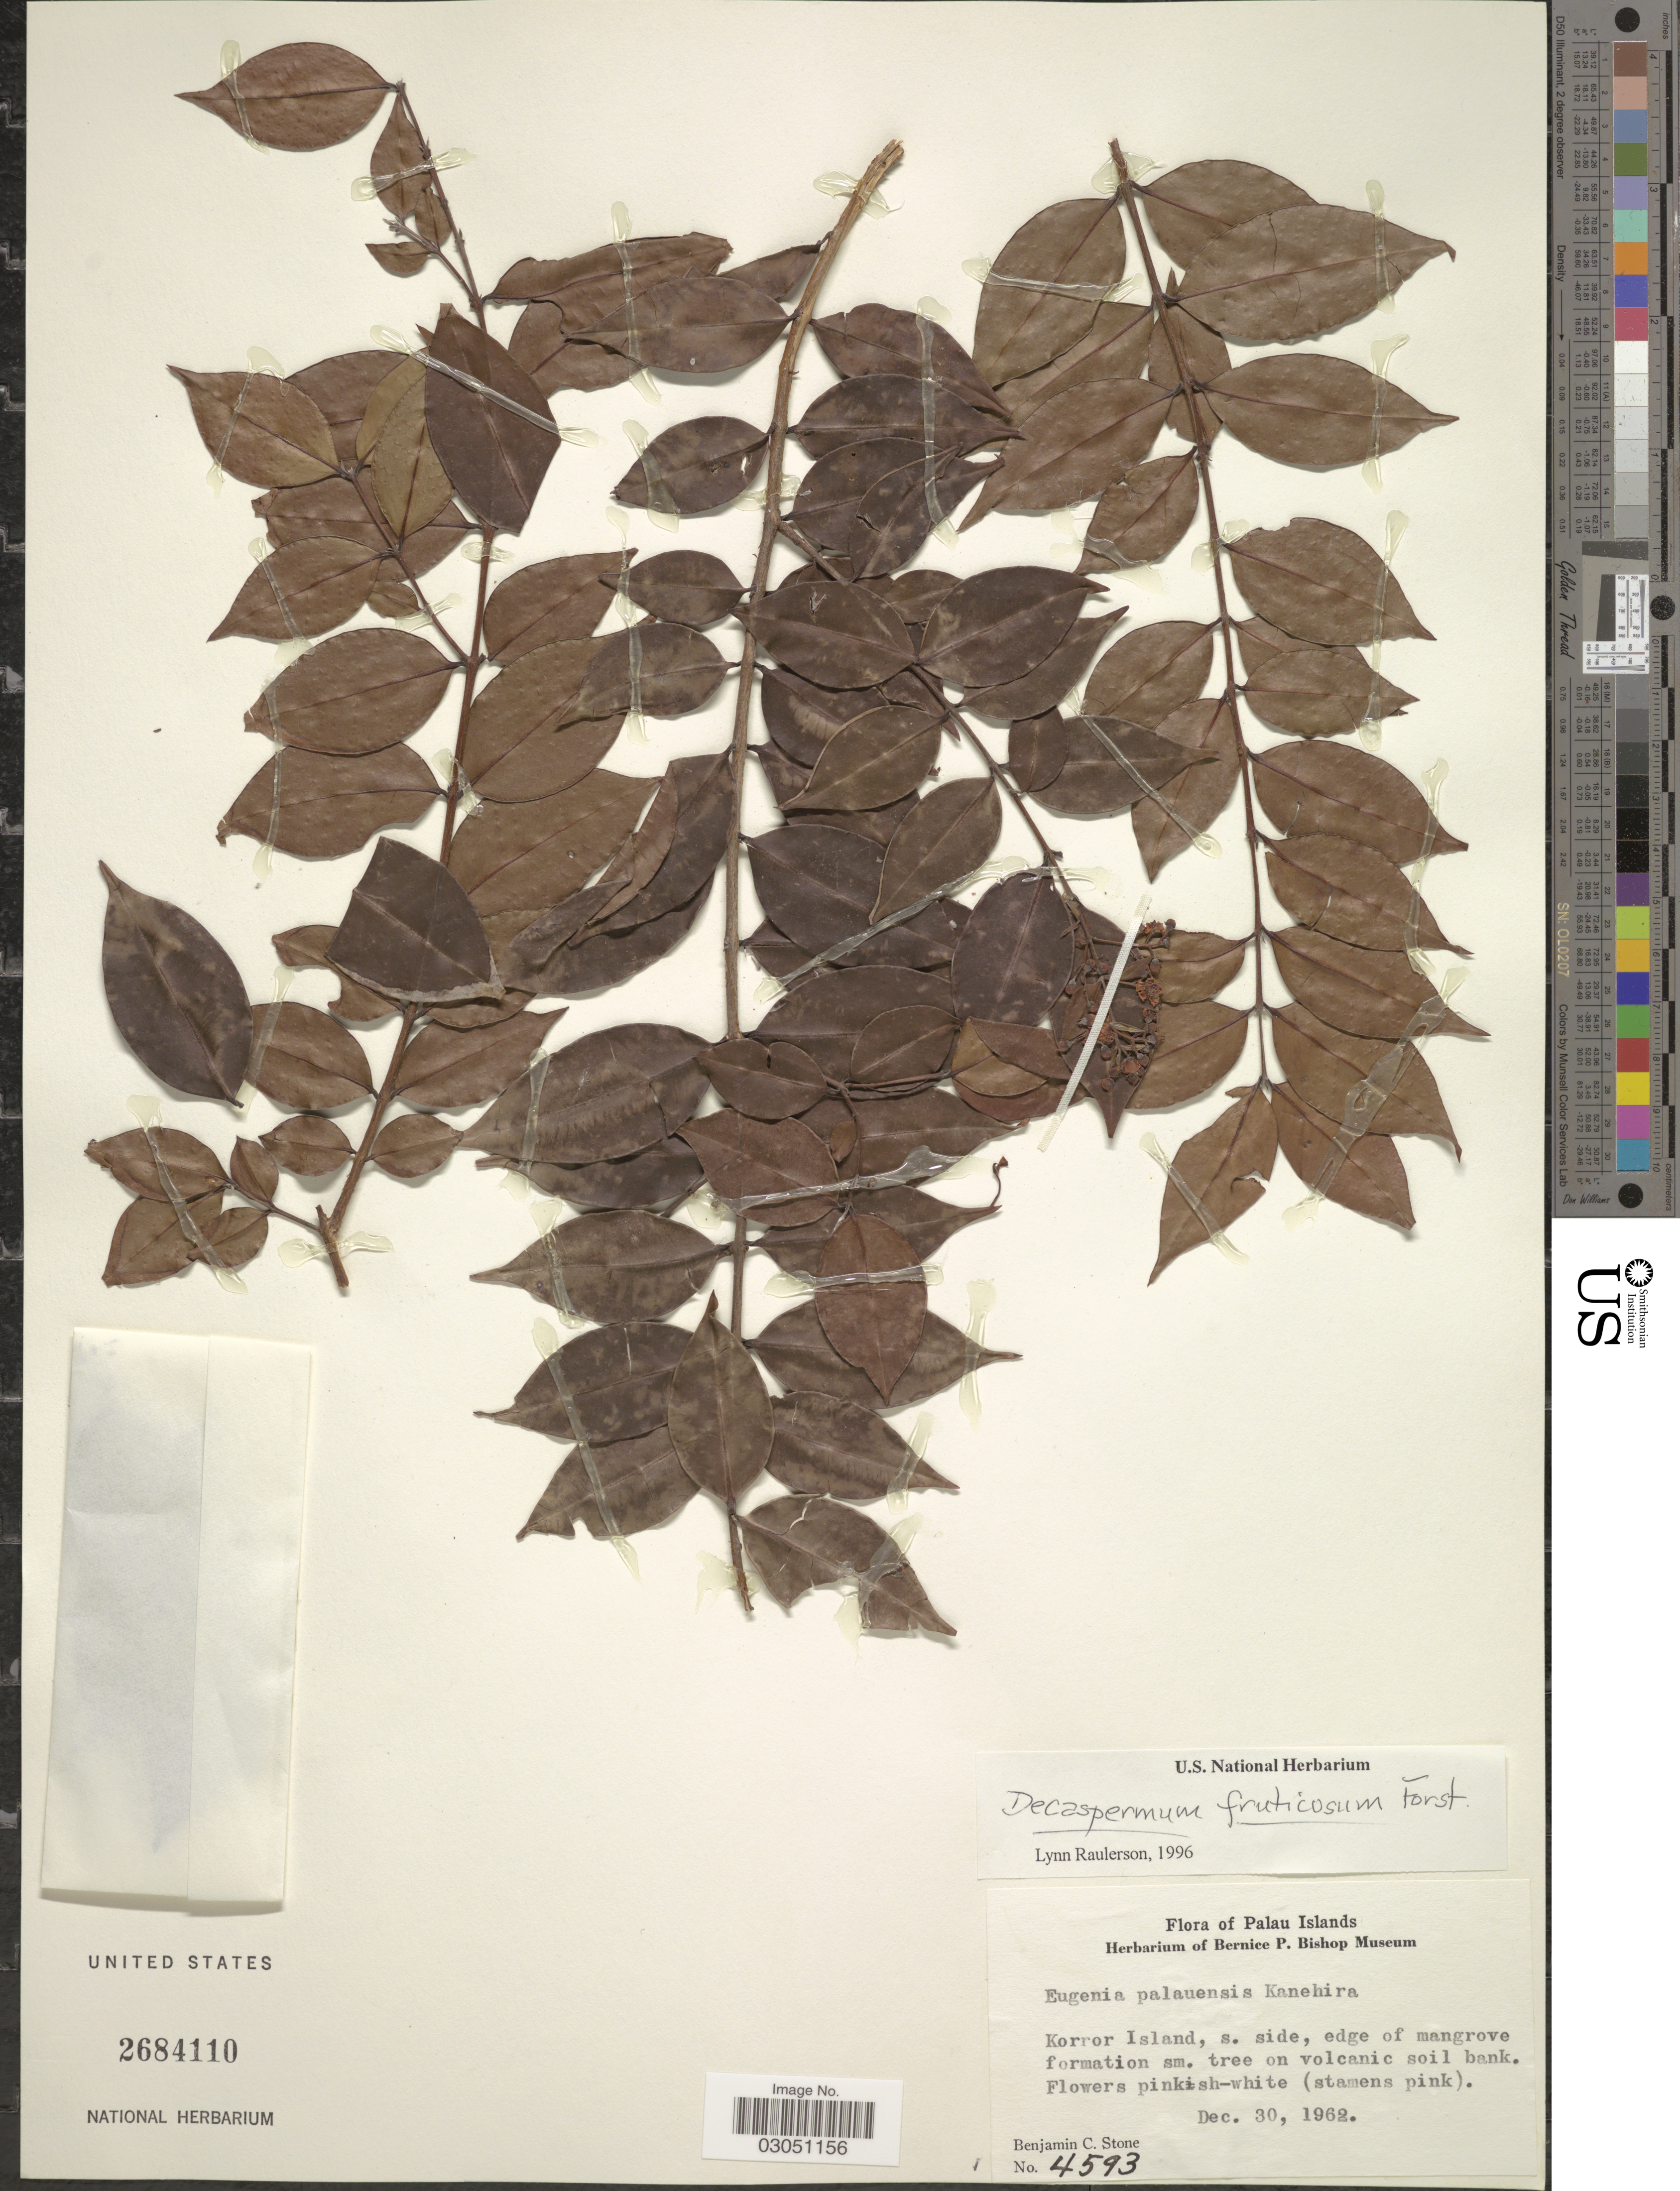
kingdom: Plantae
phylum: Tracheophyta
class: Magnoliopsida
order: Myrtales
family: Myrtaceae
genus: Decaspermum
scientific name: Decaspermum fruticosum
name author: J.R. Forst. & G. Forst.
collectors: B. C. Stone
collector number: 4593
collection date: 1962-12-30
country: Palau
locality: Palau Islands. Korror Island, s. side, edge of mangrove formation sm.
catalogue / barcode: US 2684110